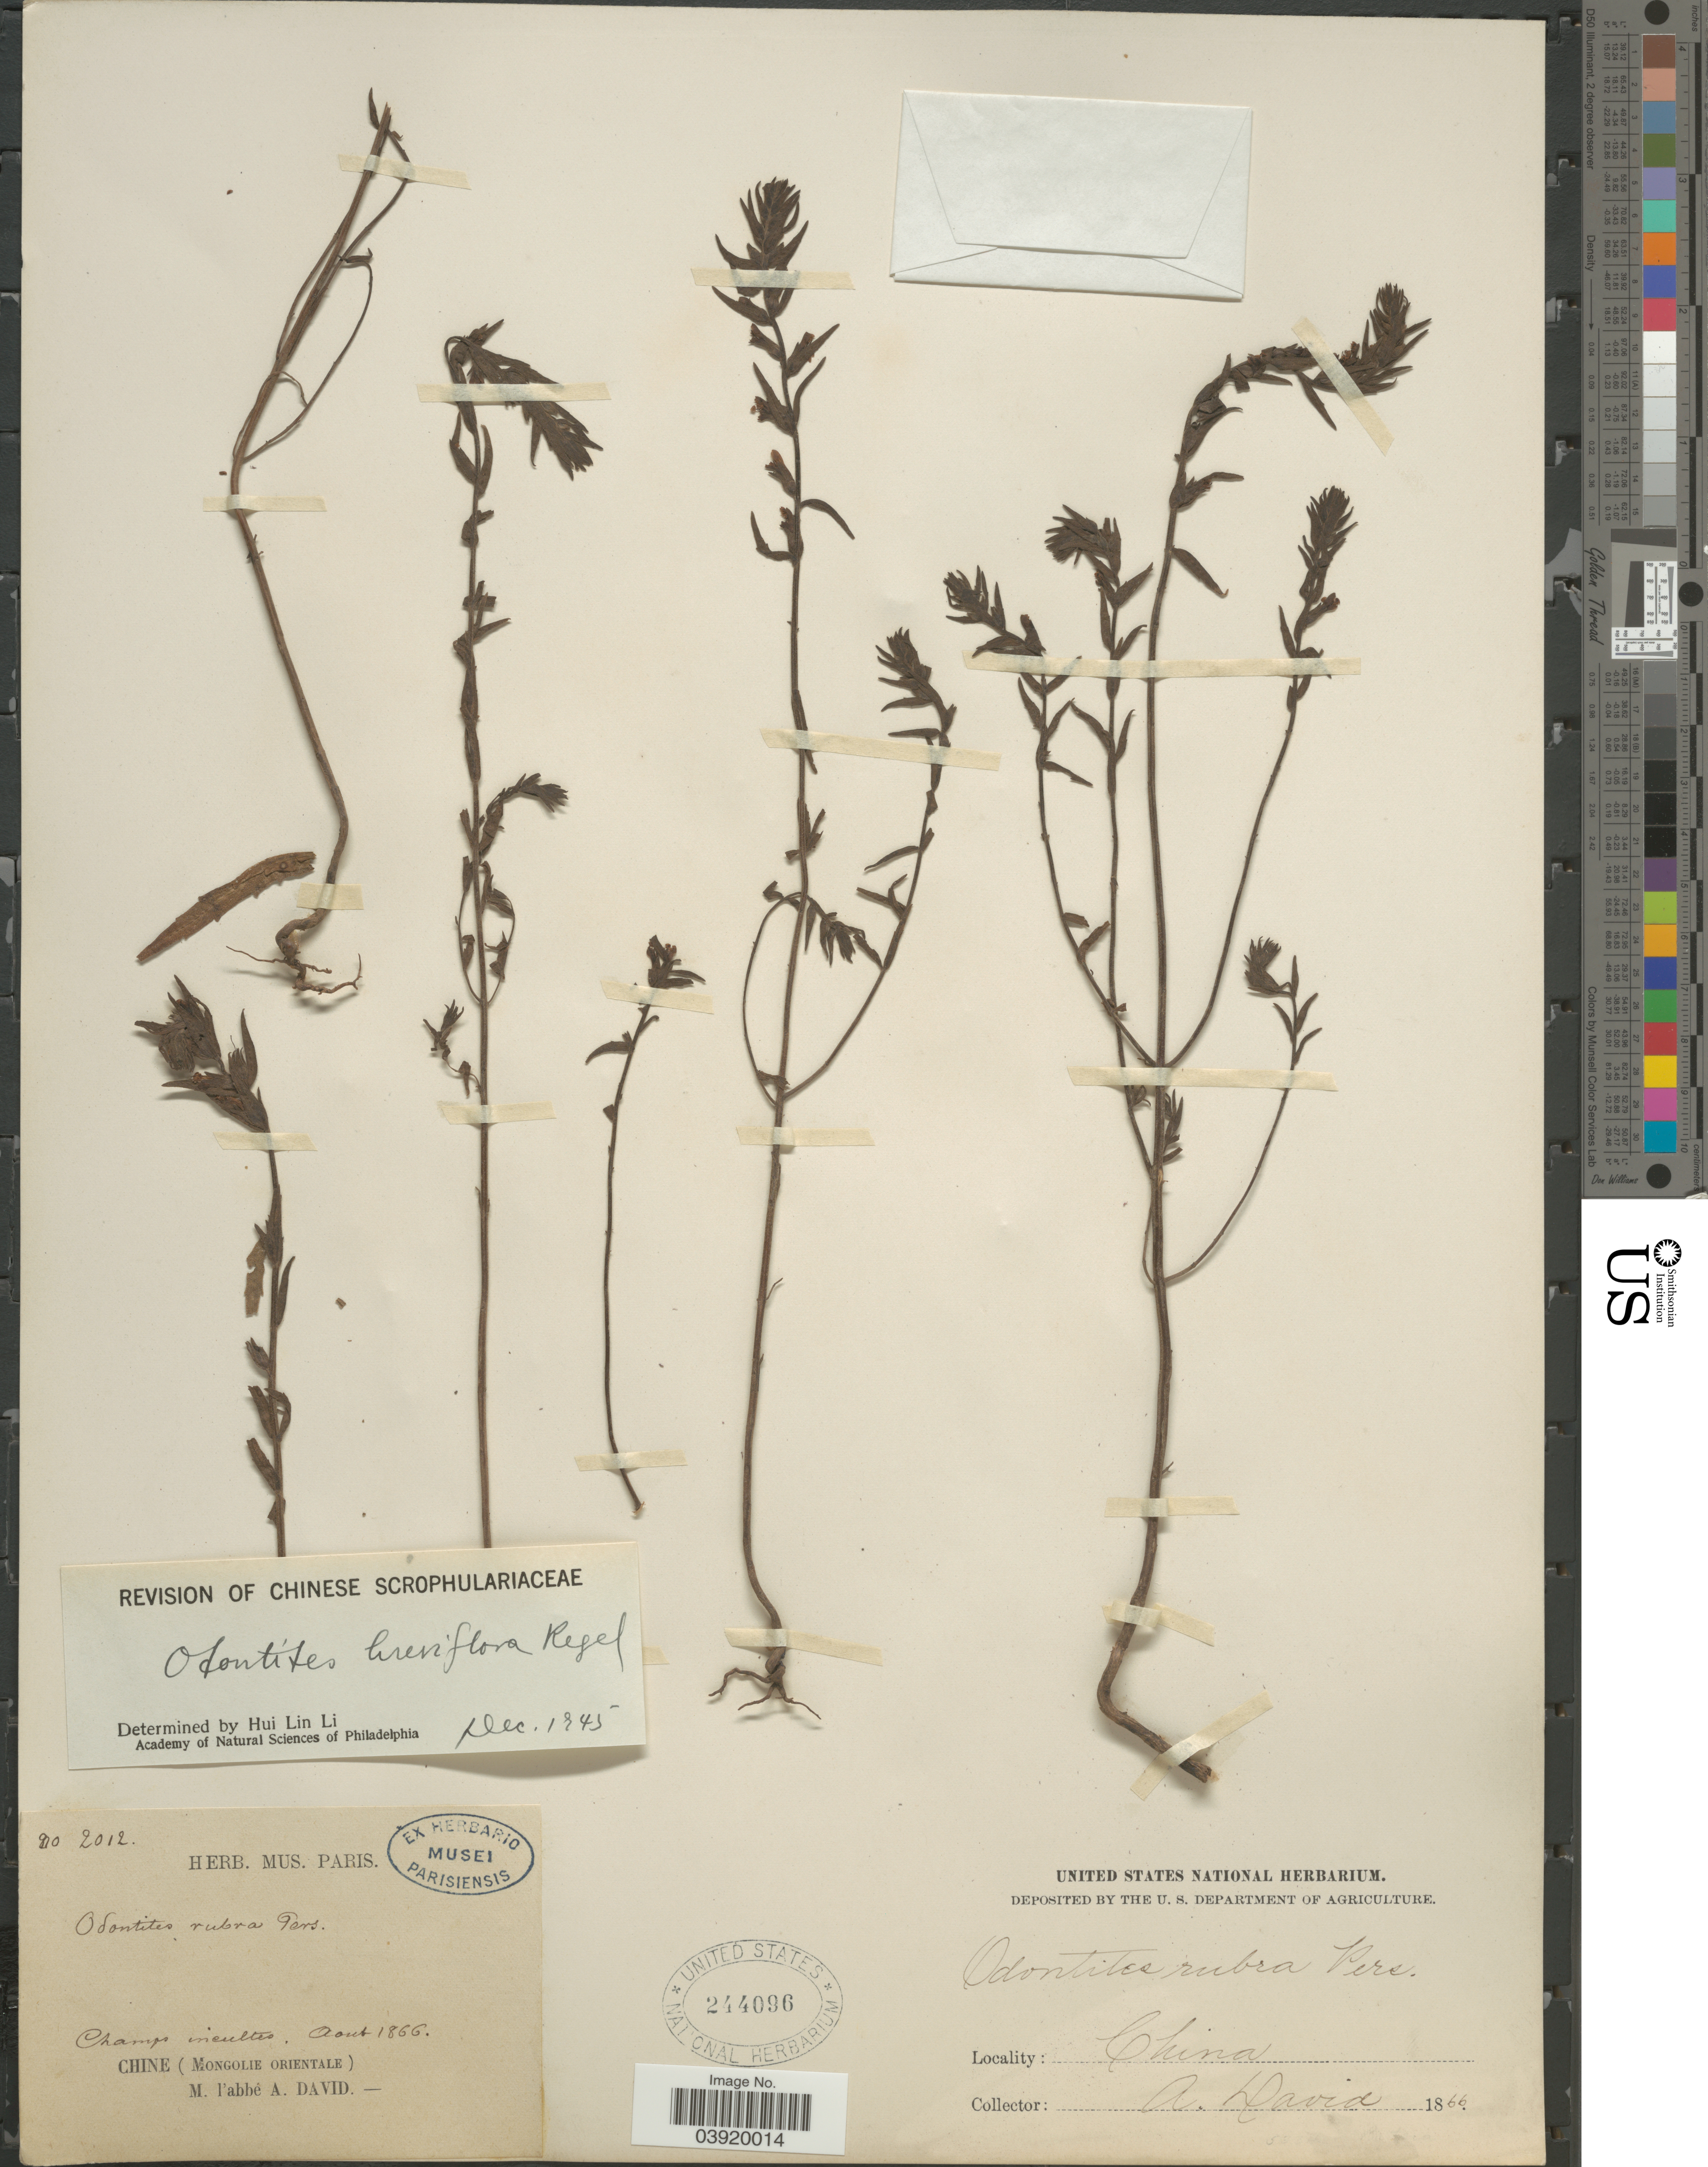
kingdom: Plantae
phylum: Tracheophyta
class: Magnoliopsida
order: Lamiales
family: Orobanchaceae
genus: Odontites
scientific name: Odontites breviflorus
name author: Regel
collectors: M. David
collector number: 2012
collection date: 1866-08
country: China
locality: Mongolie Orientale.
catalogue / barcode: US 244096